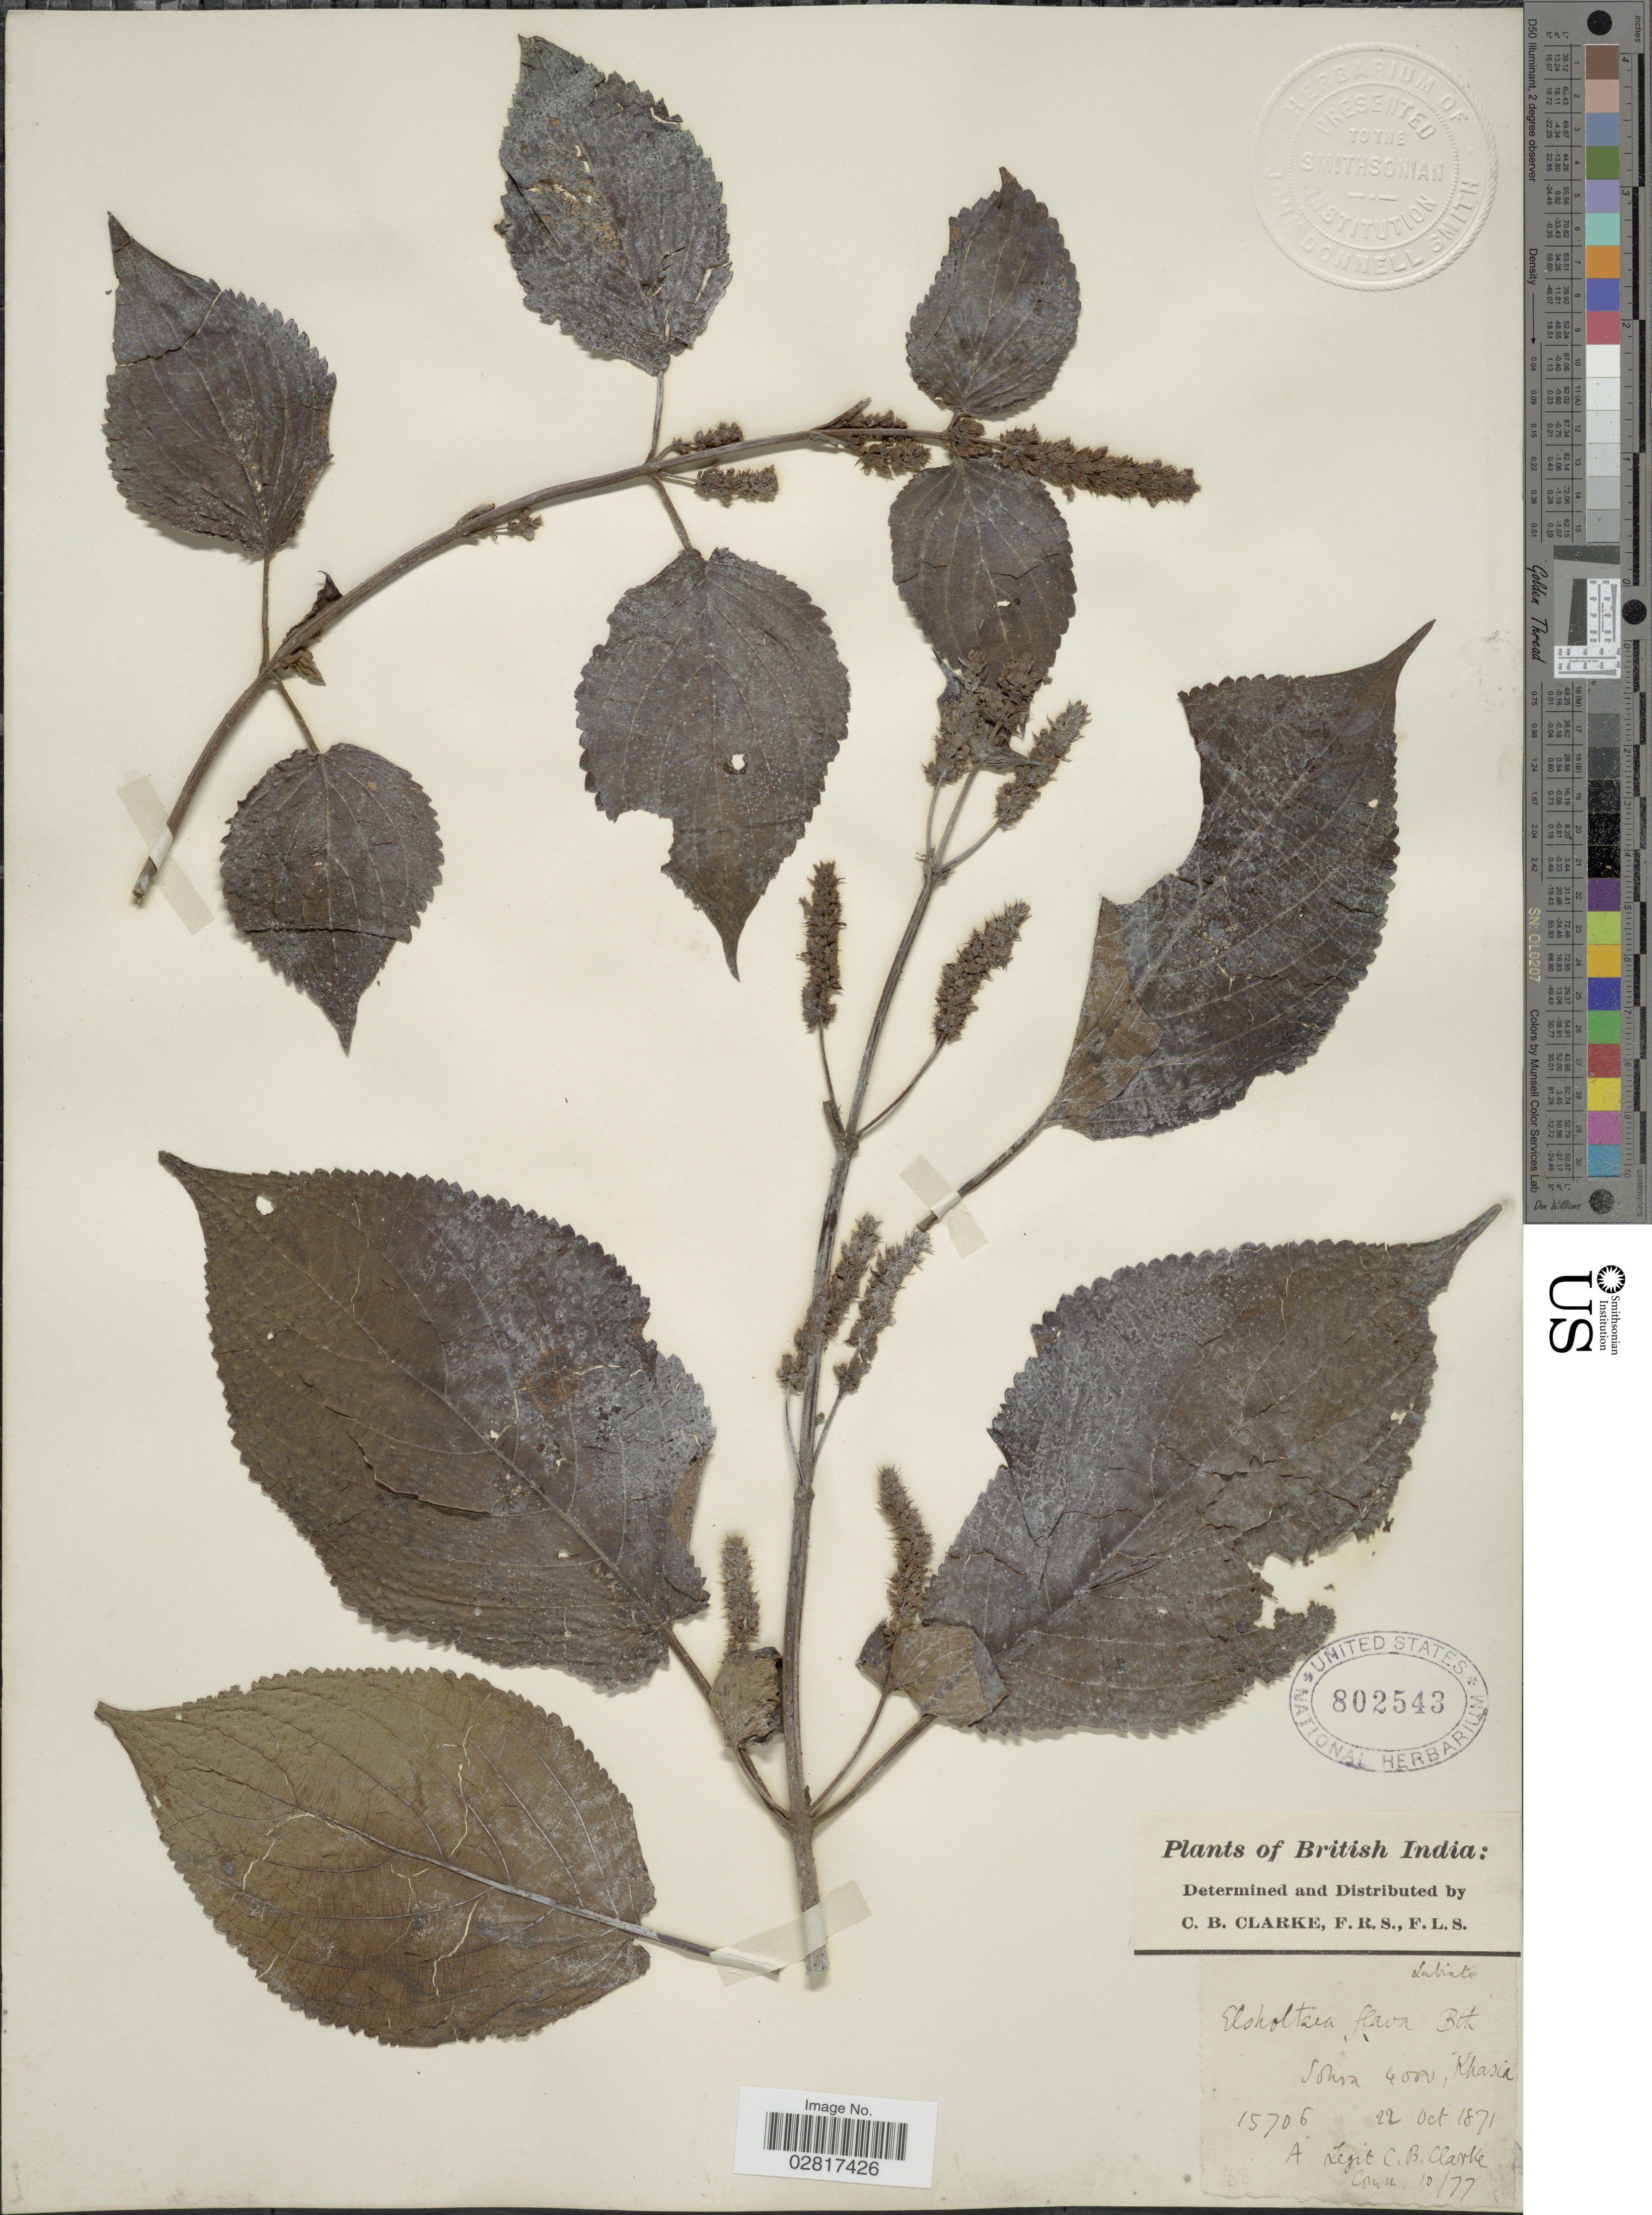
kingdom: Plantae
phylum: Tracheophyta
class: Magnoliopsida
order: Lamiales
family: Lamiaceae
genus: Elsholtzia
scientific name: Elsholtzia flava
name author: (Benth.) Benth.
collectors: C. B. Clarke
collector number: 15706A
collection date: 1871-10-22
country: India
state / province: Meghalaya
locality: British India. Sohra, Khasia.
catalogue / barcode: US 802543